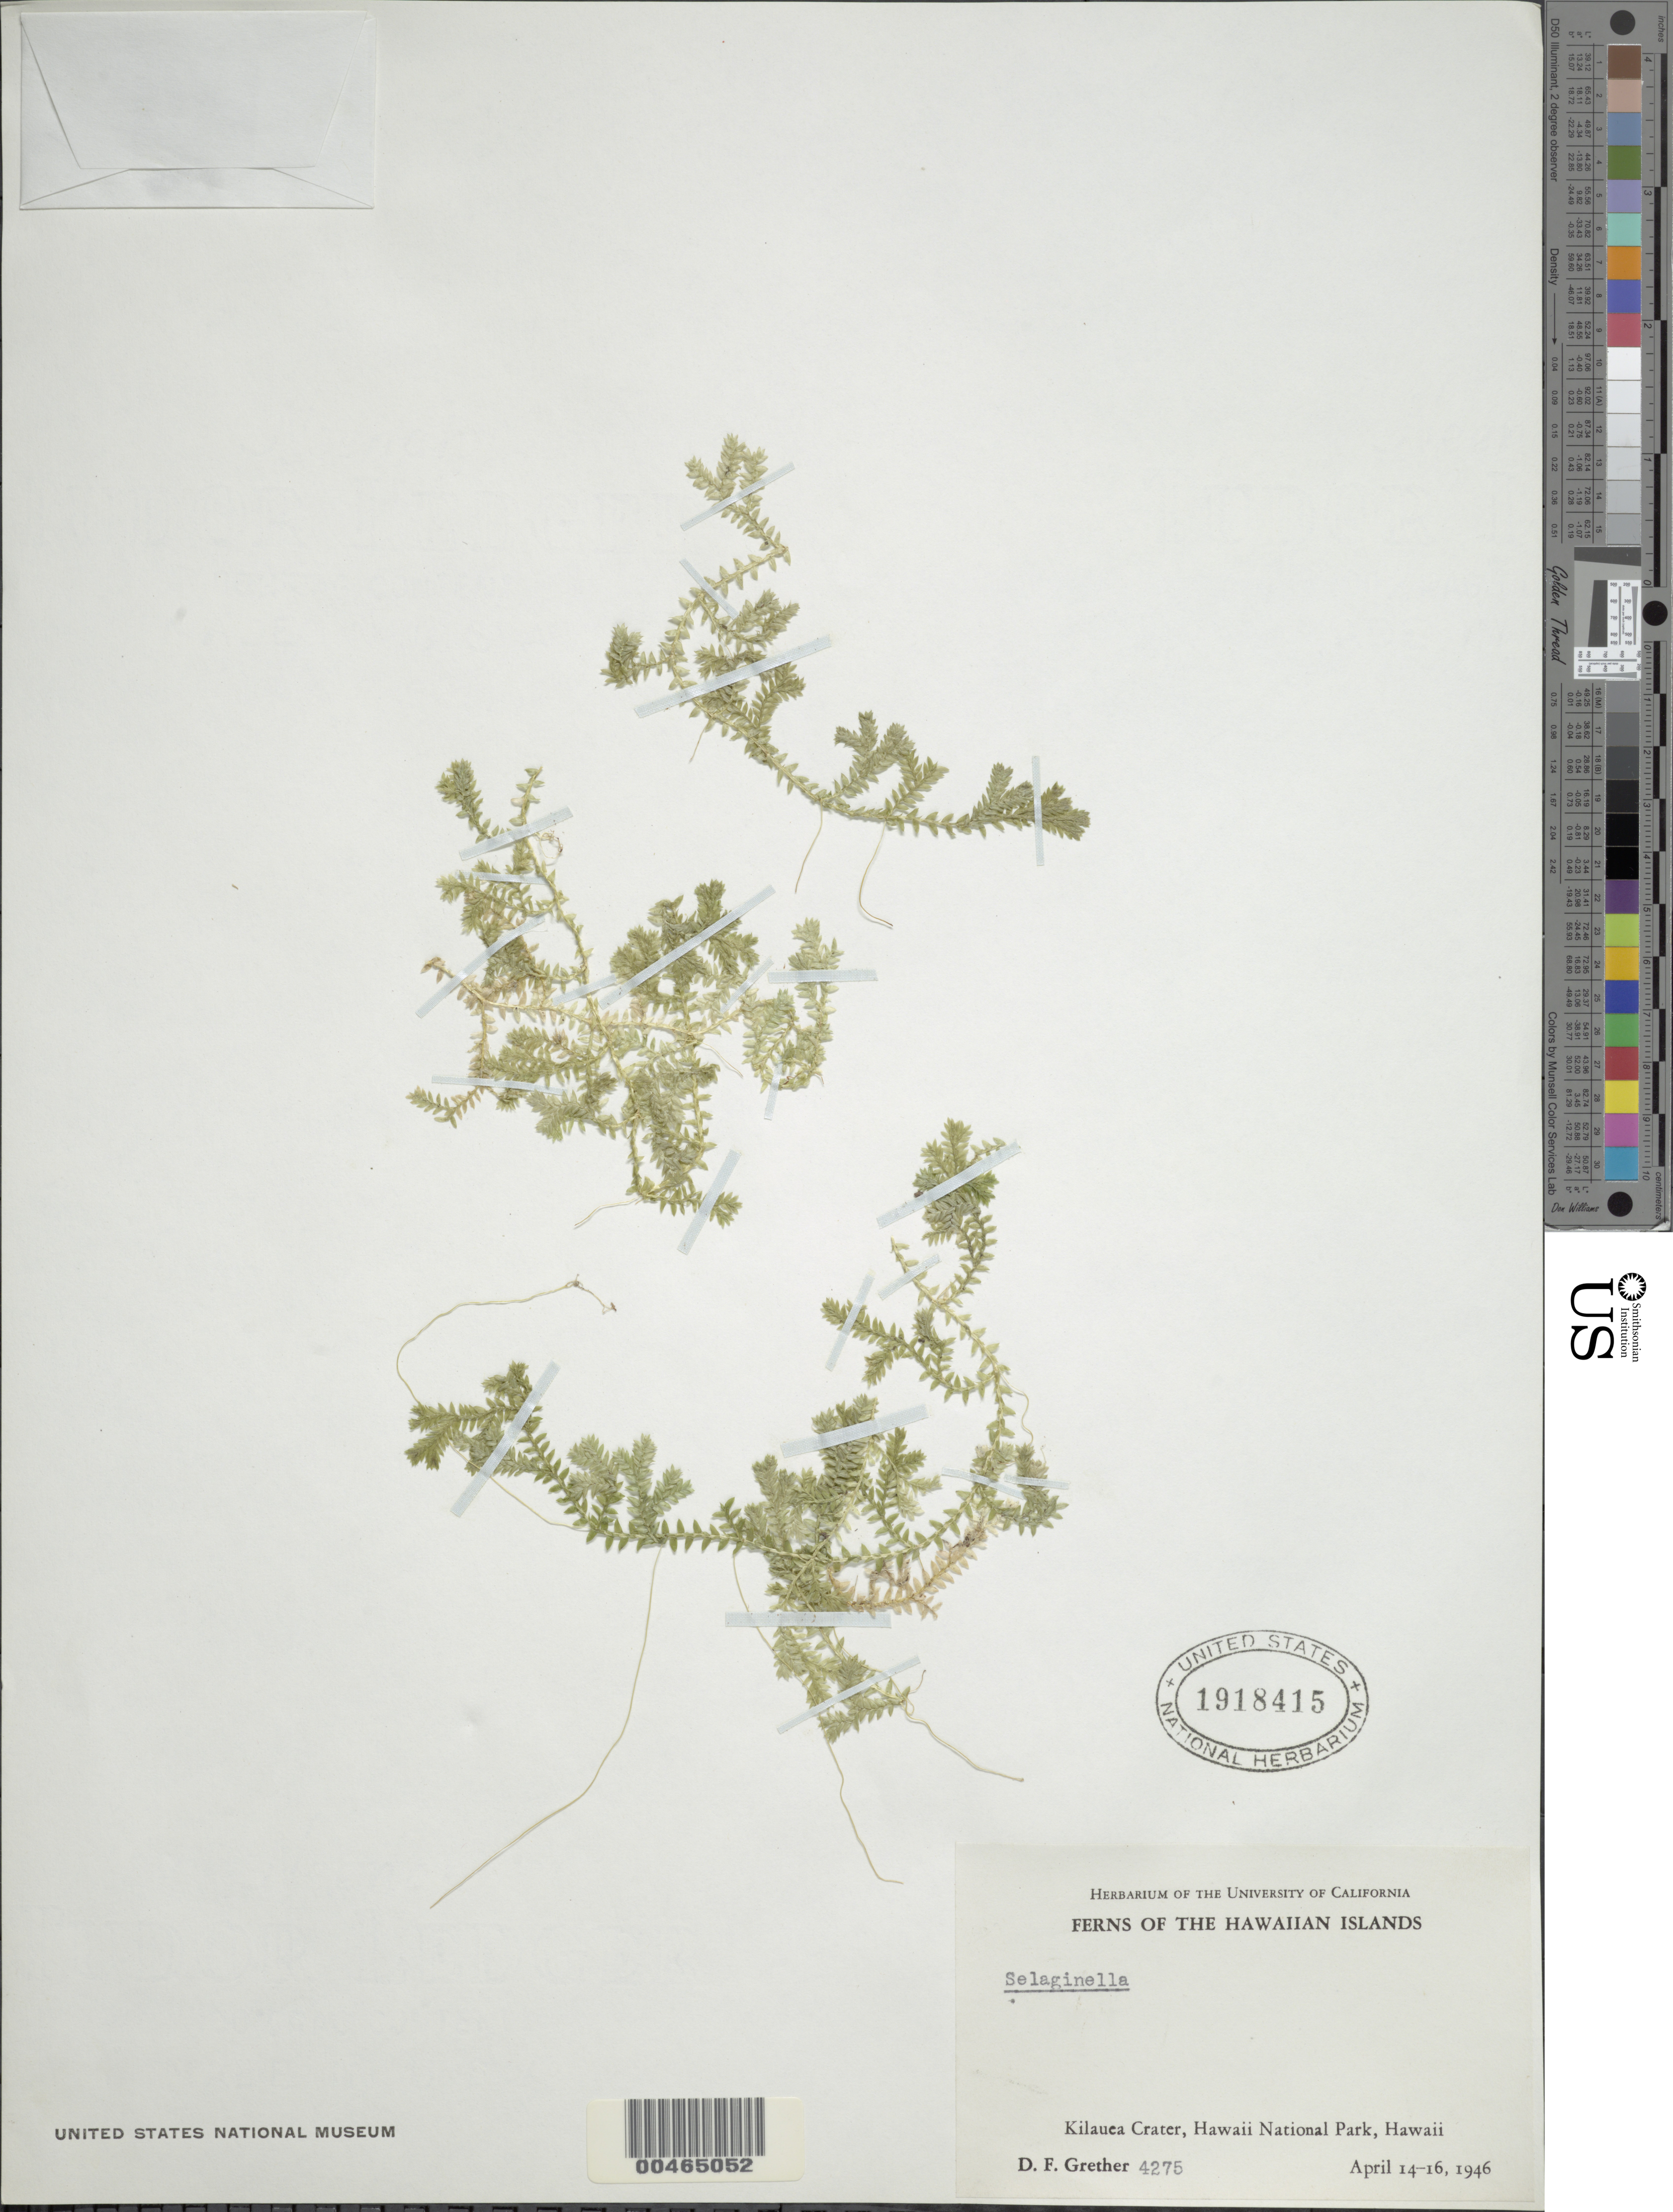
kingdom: Plantae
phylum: Tracheophyta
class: Lycopodiopsida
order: Selaginellales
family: Selaginellaceae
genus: Selaginella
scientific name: Selaginella sp.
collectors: D. F. Grether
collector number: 4275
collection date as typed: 14 Apr 1946 to 16 Apr 1946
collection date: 1946-04-14/1946-04-16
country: United States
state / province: Hawaii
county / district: Hawaii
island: Hawaii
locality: Kilauea Crater, Hawaii National Park, Hawaii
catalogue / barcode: US 1918415